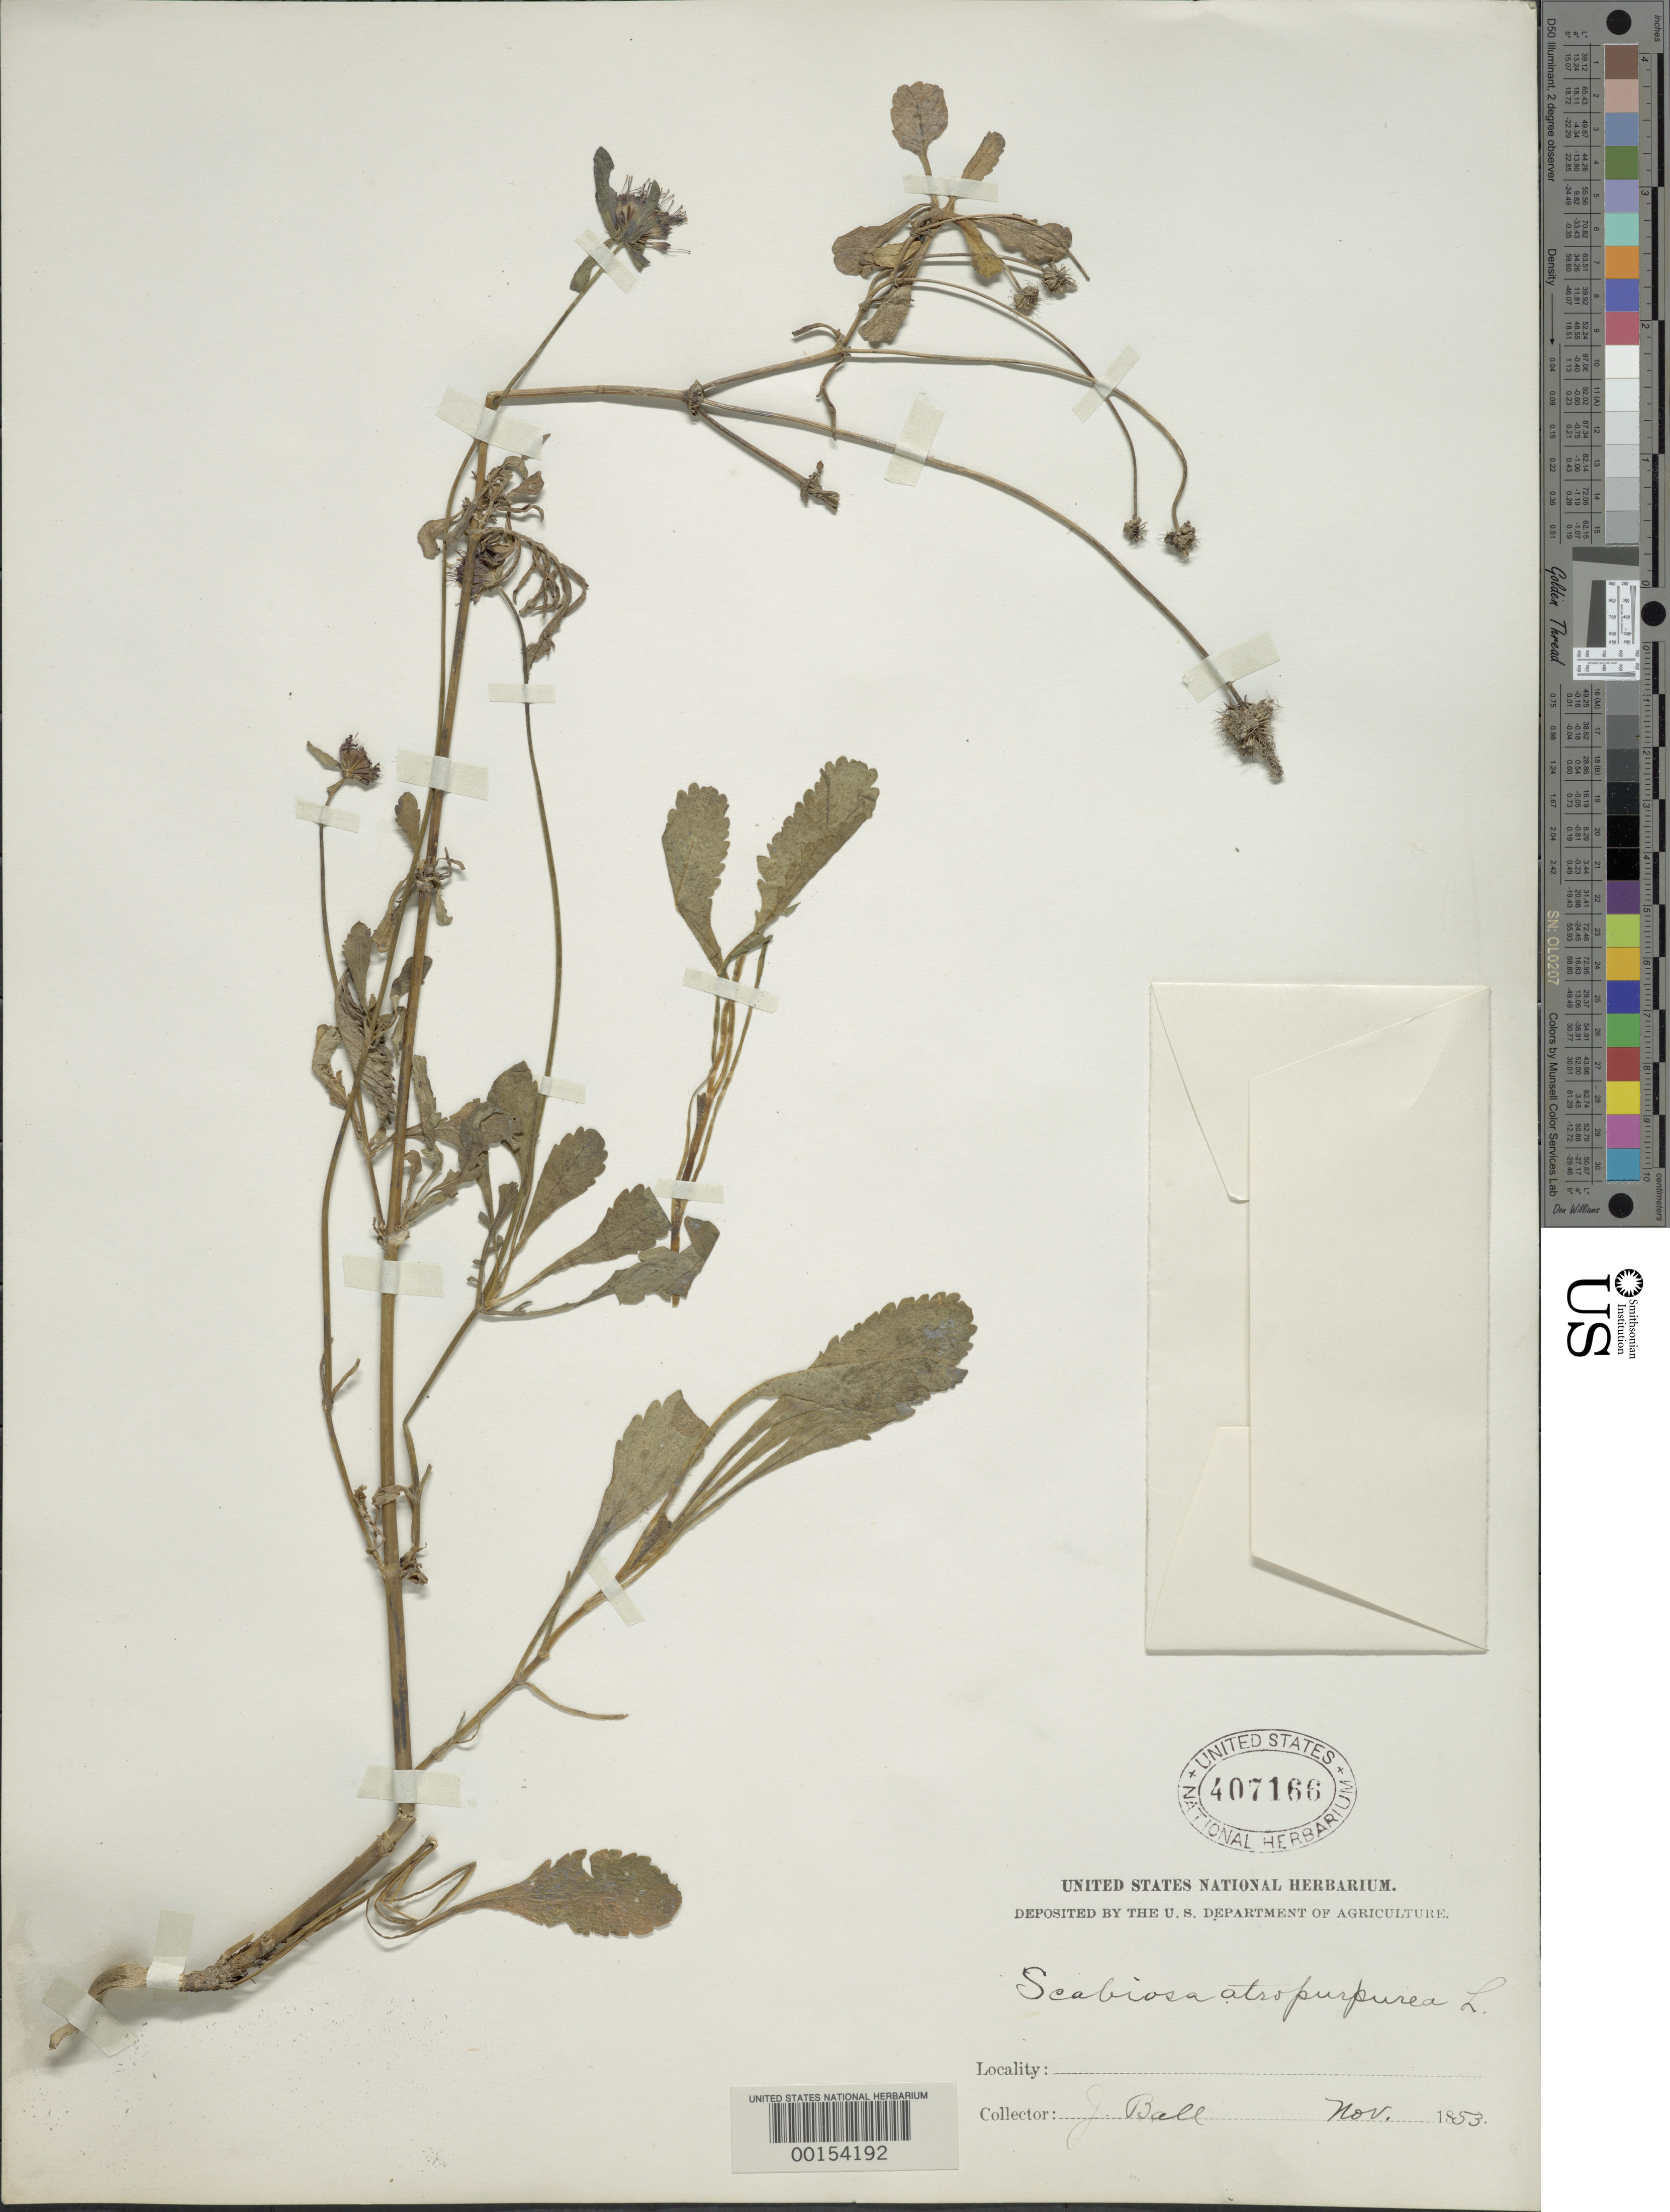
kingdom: Plantae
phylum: Tracheophyta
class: Magnoliopsida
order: Dipsacales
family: Caprifoliaceae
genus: Scabiosa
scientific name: Scabiosa atropurpurea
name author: L.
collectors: J. Ball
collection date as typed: Nov 1853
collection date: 1853-11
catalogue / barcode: US 407166